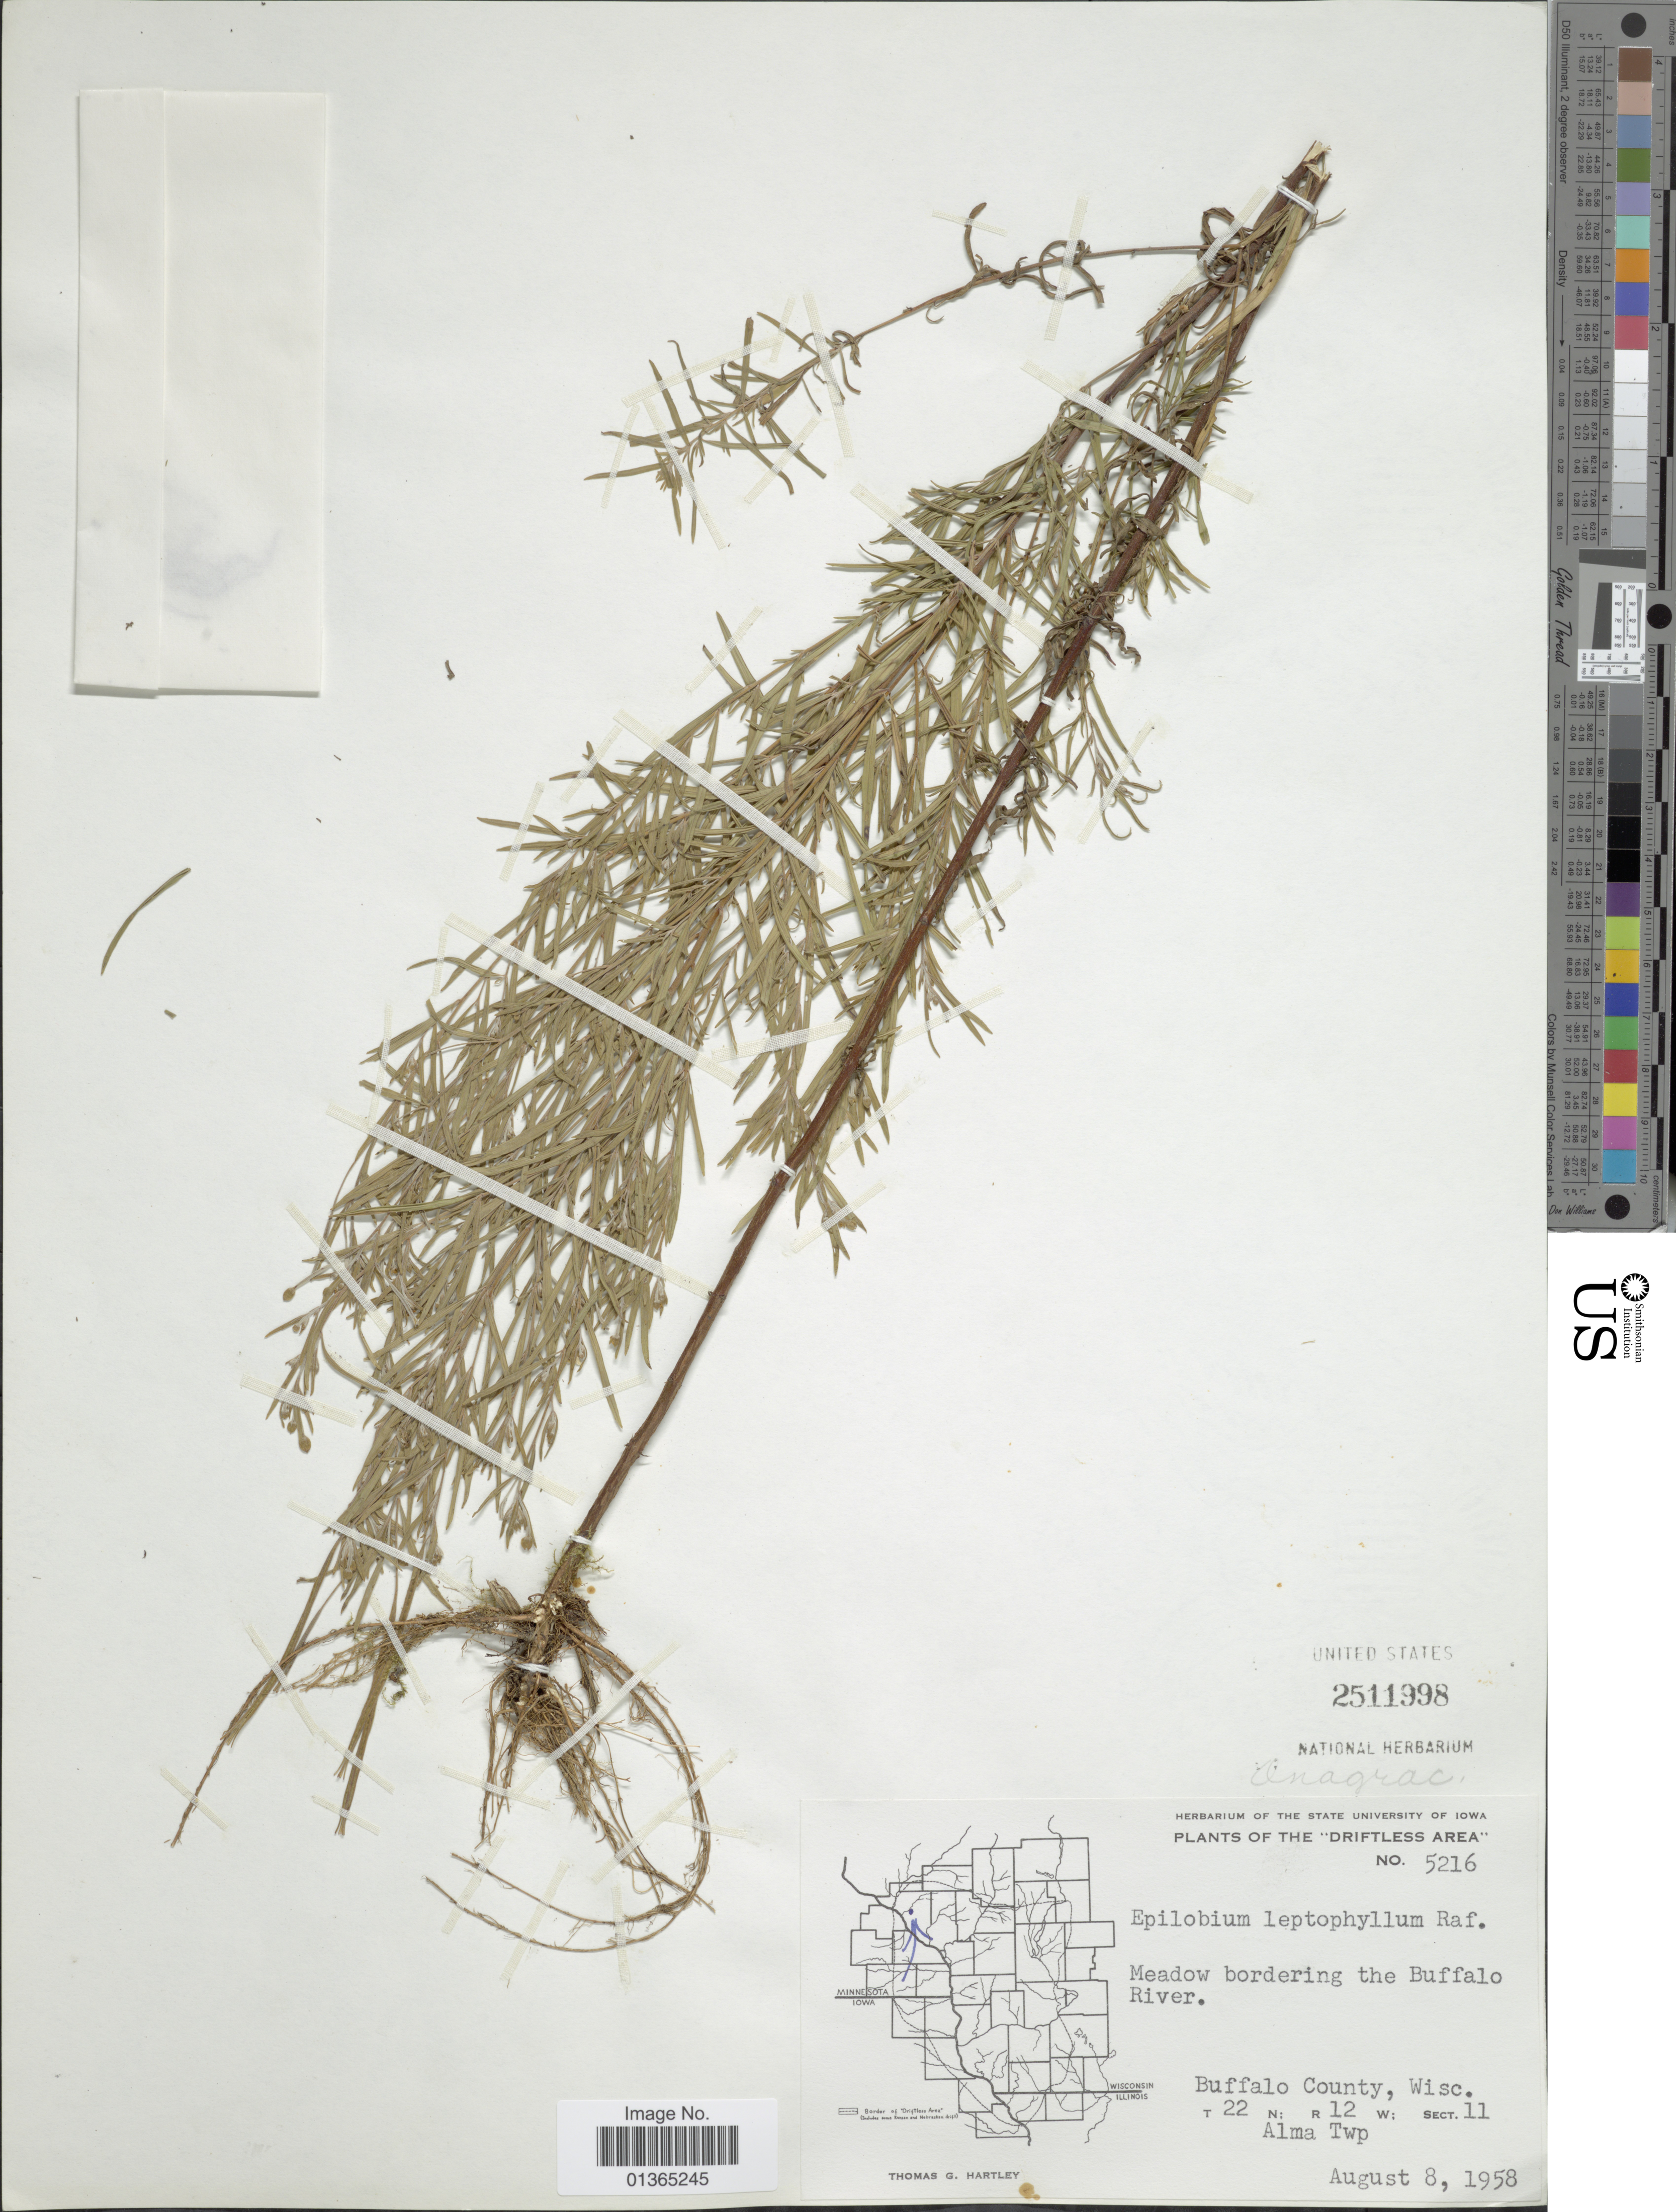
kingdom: Plantae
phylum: Tracheophyta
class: Magnoliopsida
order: Myrtales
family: Onagraceae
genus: Epilobium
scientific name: Epilobium leptophyllum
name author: Raf.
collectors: T. G. Hartley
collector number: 5216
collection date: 1958-08-08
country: United States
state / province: Wisconsin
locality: Driftless Area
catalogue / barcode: US 2511998